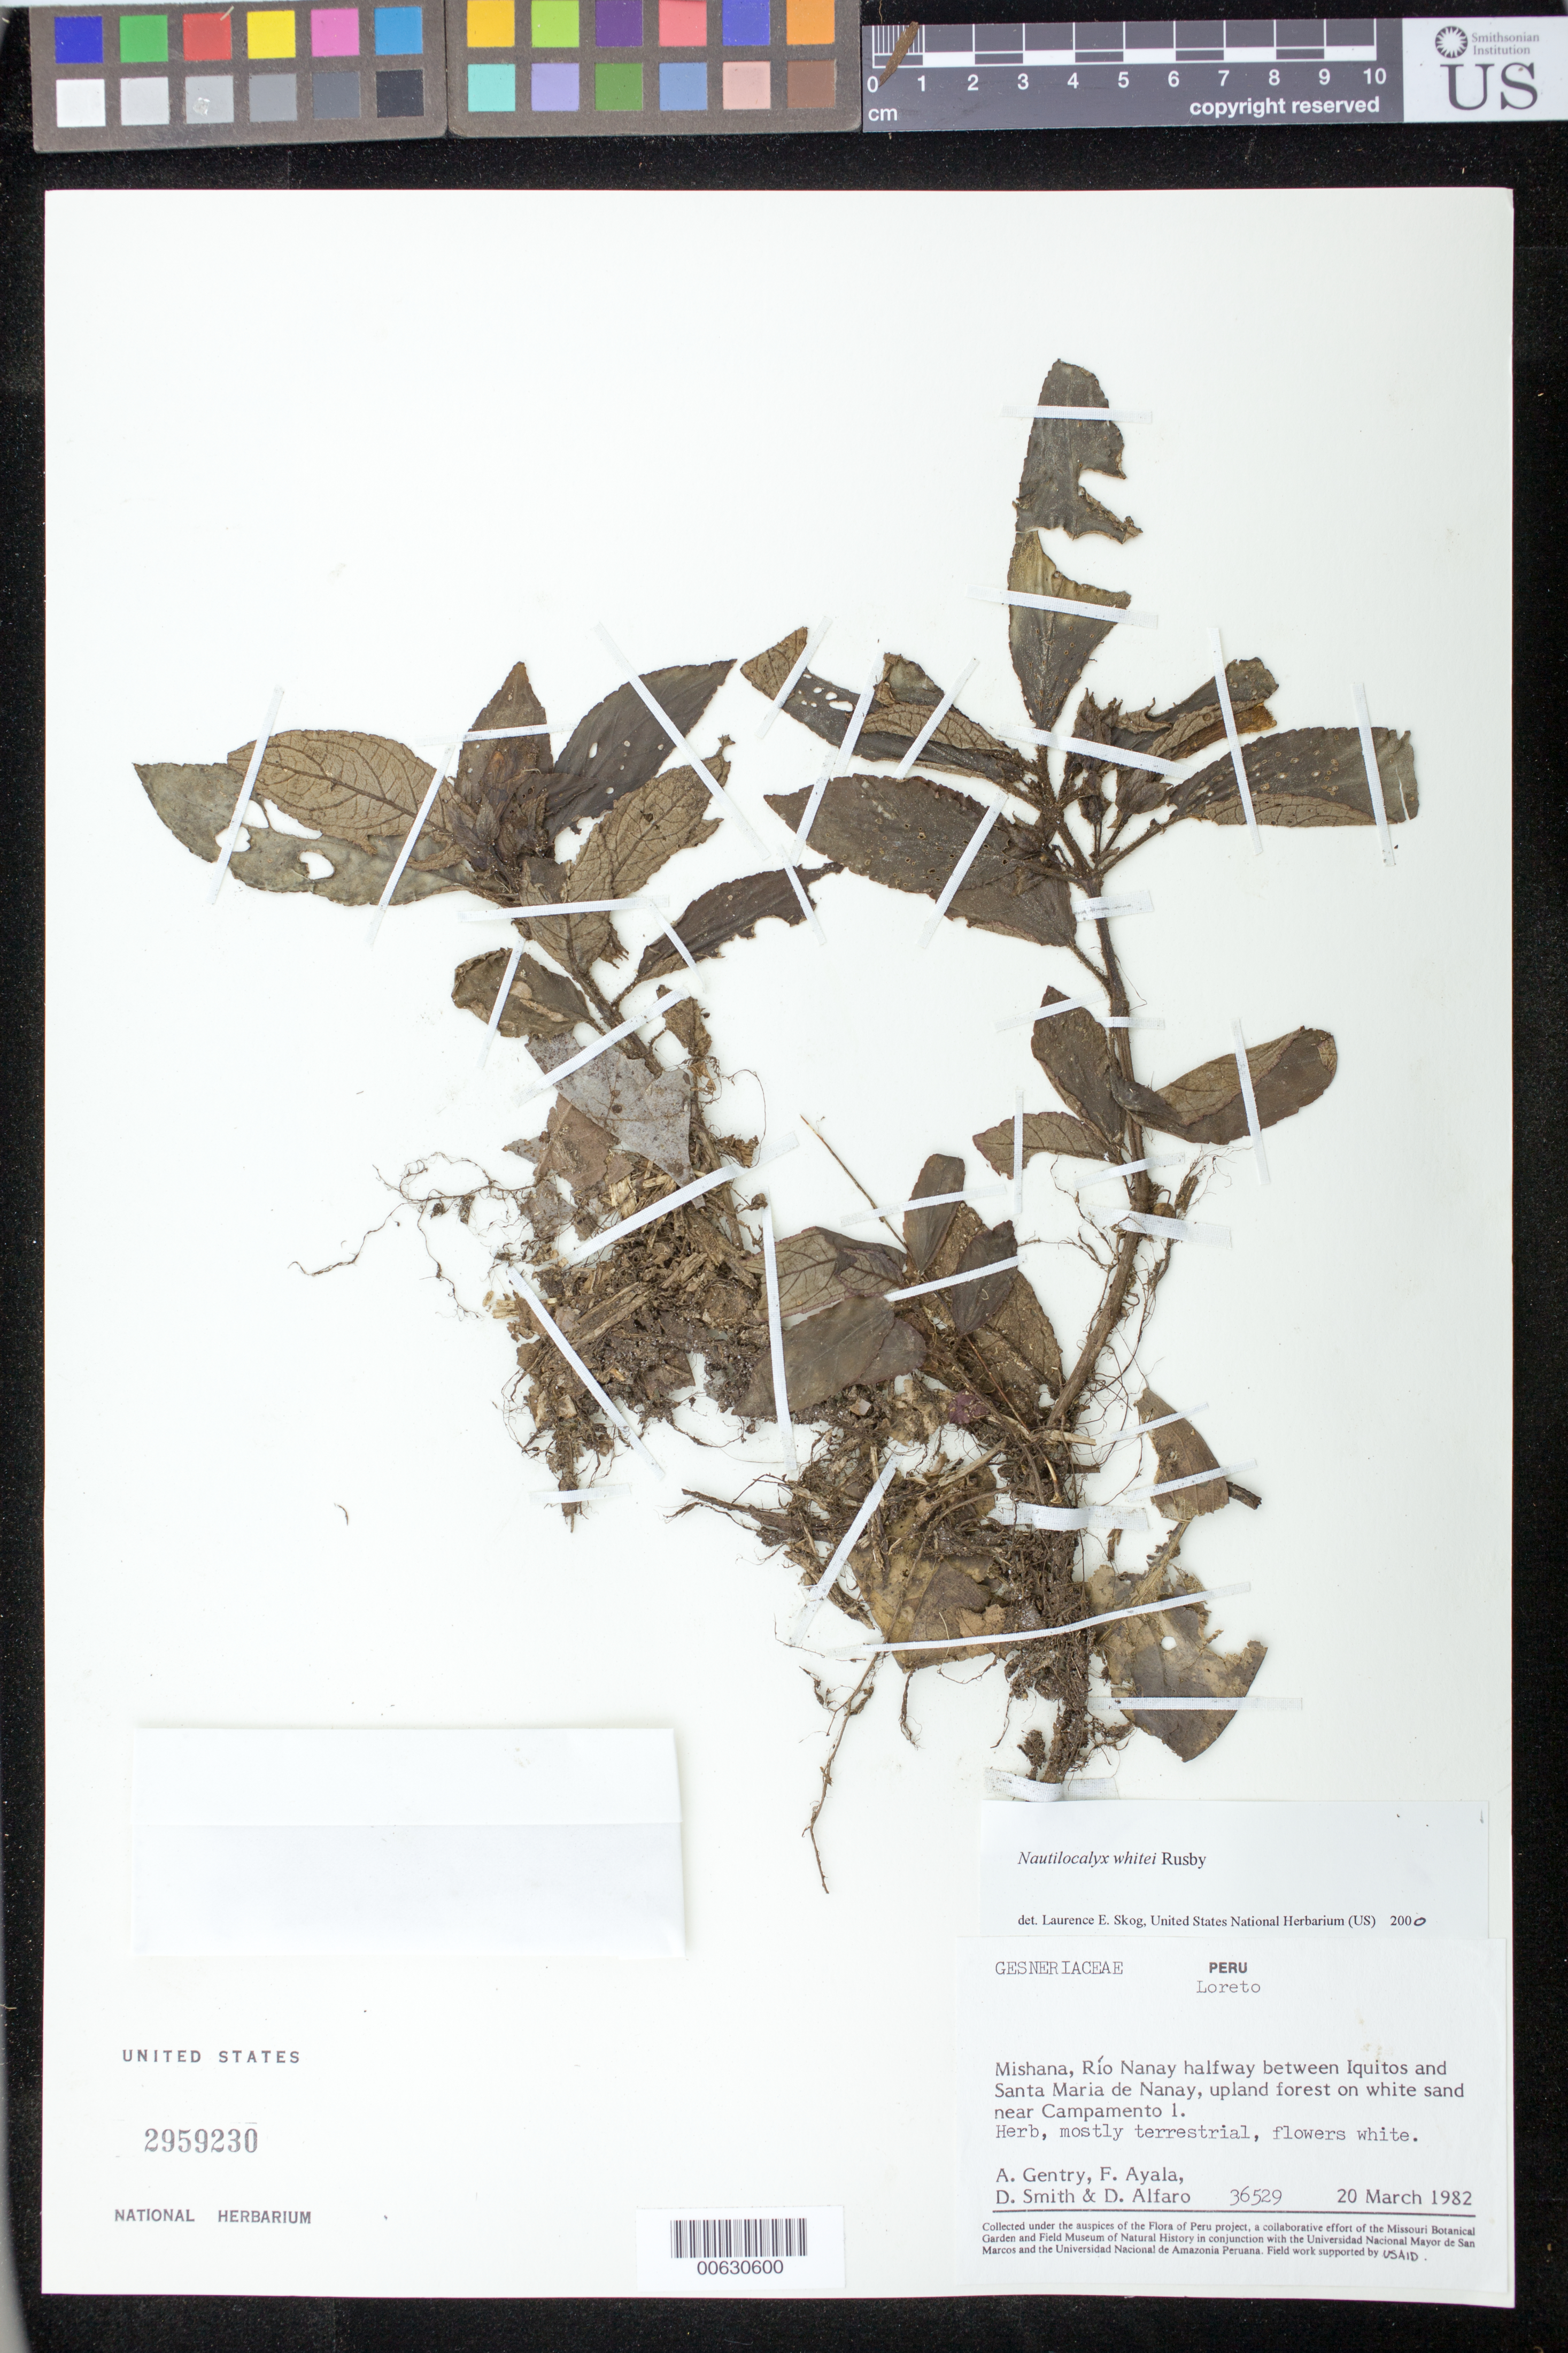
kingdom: Plantae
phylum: Tracheophyta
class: Magnoliopsida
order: Lamiales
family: Gesneriaceae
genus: Nautilocalyx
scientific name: Nautilocalyx whitei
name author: Rusby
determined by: Skog, Laurence E.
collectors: A. H. Gentry, F. Ayala F., D. Smith & D. Alfaro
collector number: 36529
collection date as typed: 20 Mar 1982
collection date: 1982-03-20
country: Peru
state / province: Loreto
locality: Mishana, Río Nanay halfway between Iquitos and Santa Maria de Nanay, near Campamento 1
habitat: Upland forest on white sand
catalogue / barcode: US 2959230